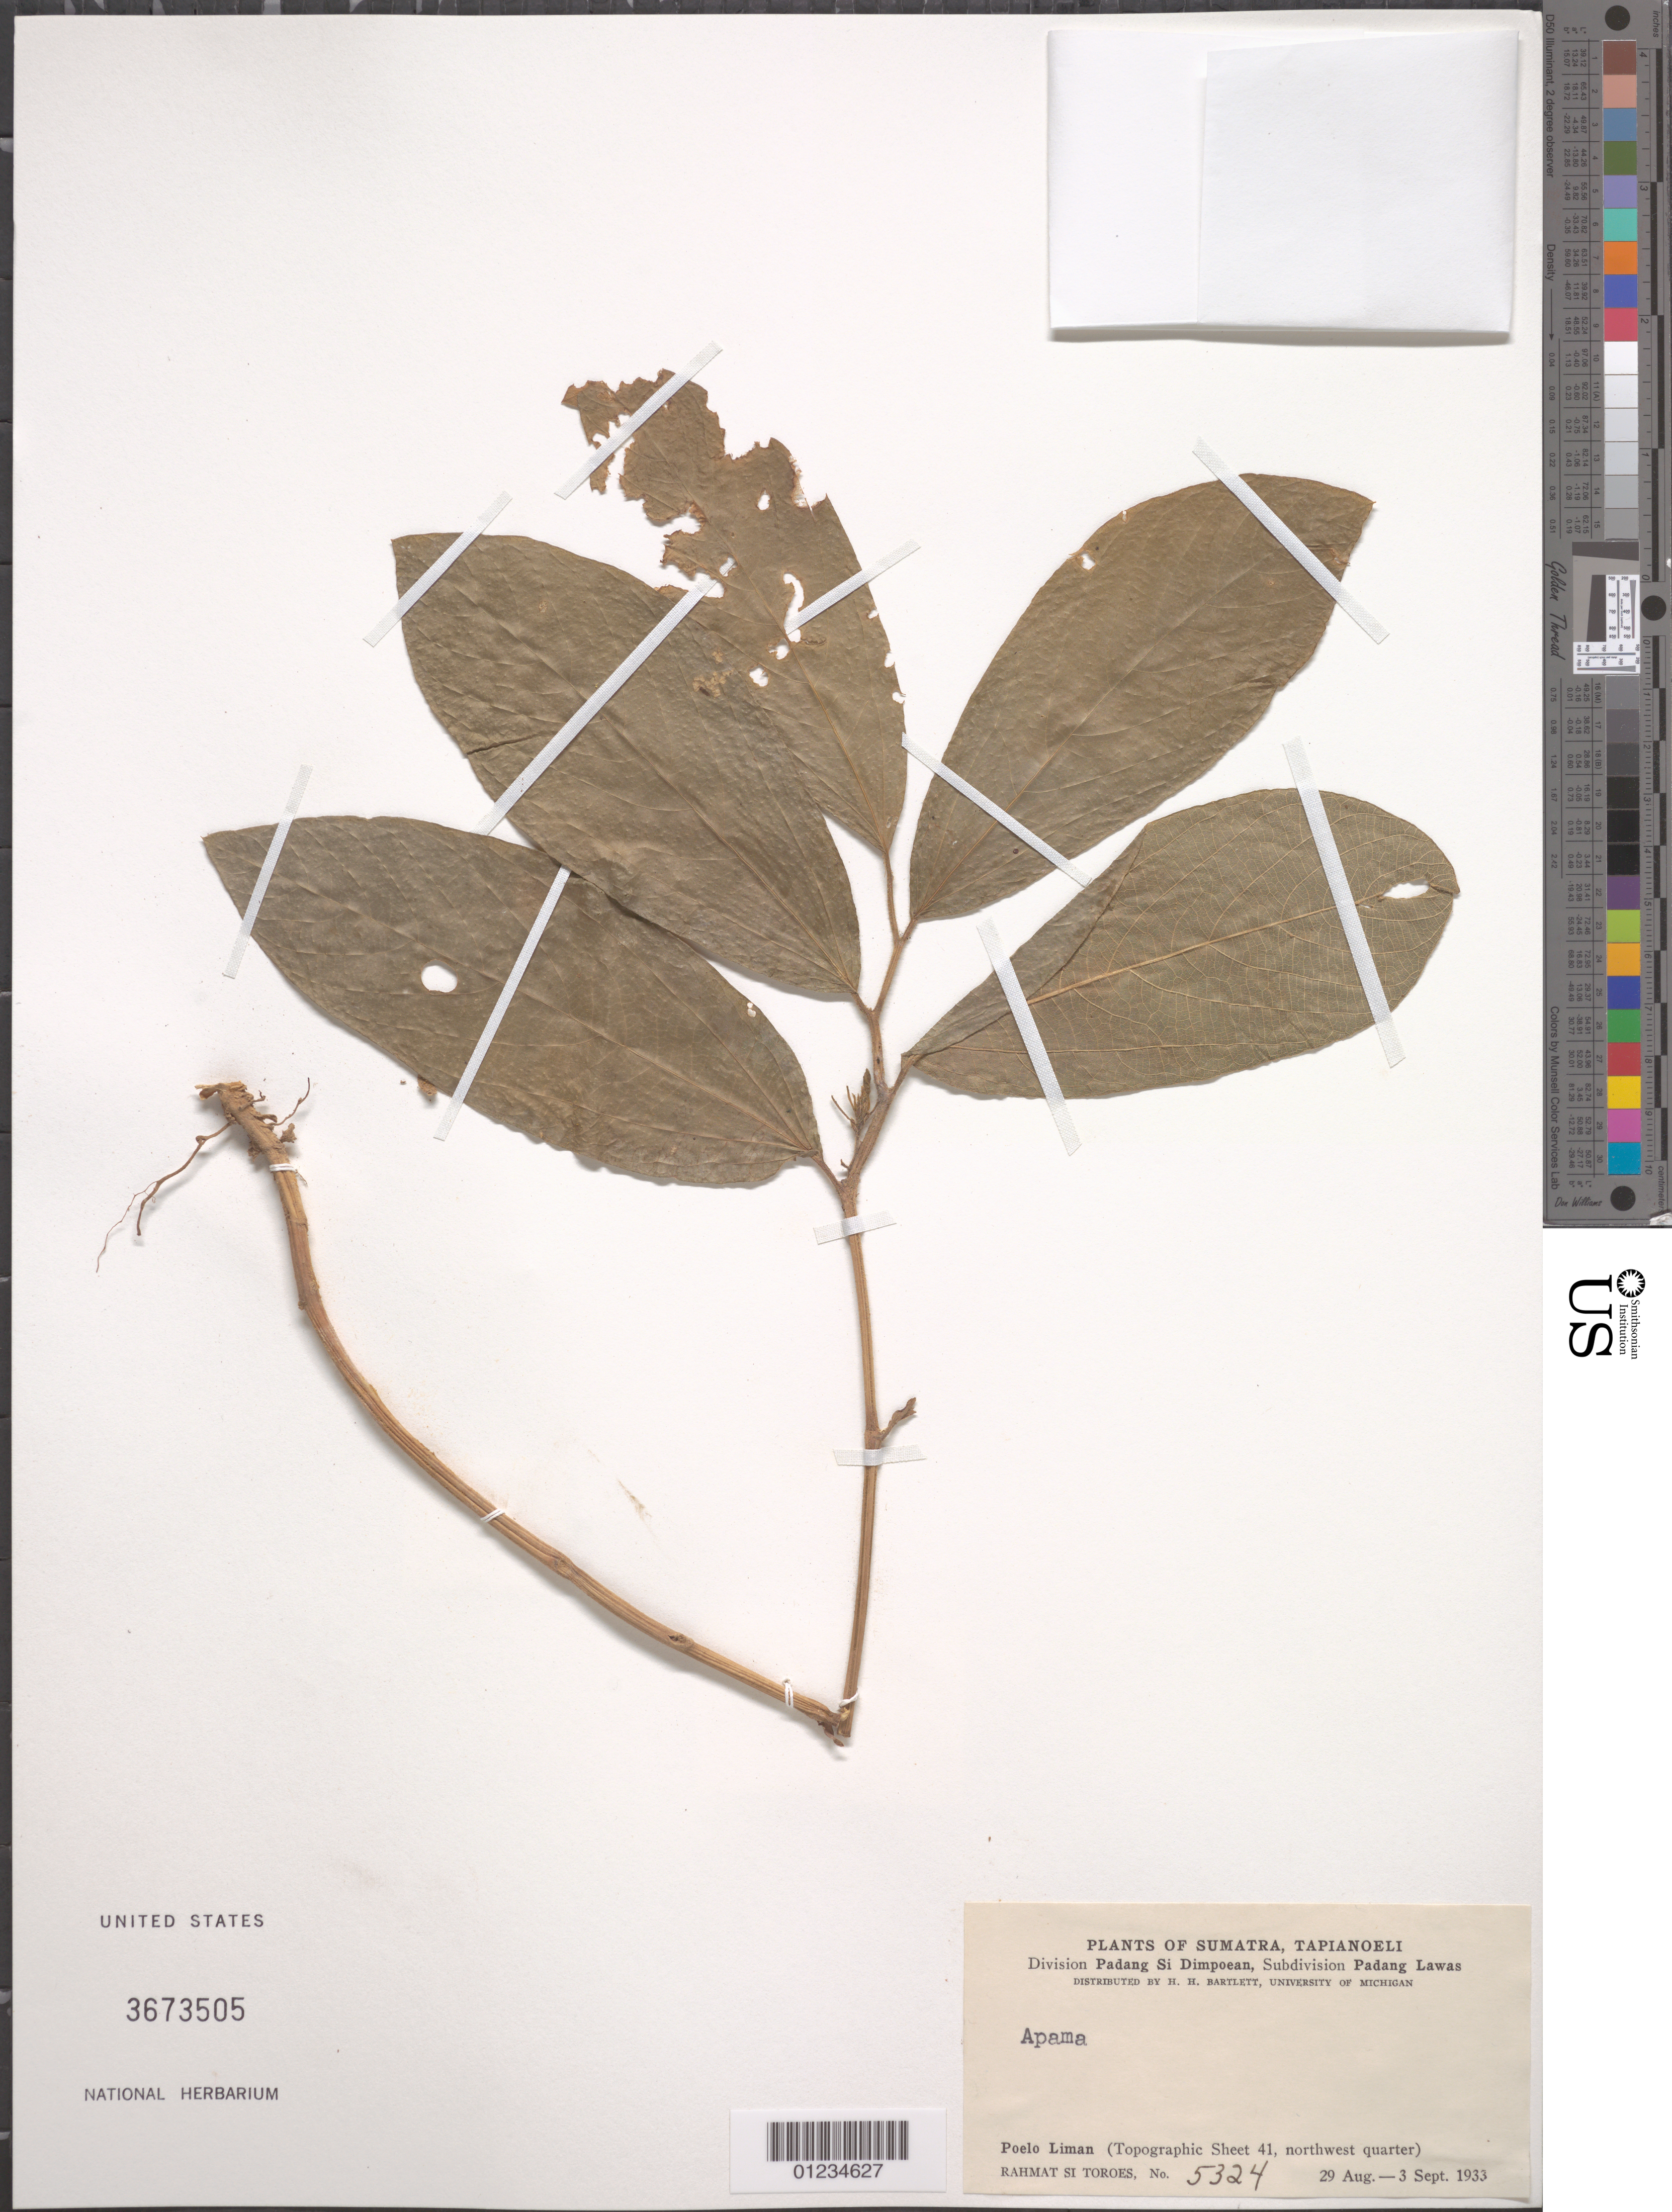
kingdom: Plantae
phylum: Tracheophyta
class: Magnoliopsida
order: Piperales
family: Aristolochiaceae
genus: Thottea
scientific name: Thottea sumatrana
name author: (Merr.) Ding Hou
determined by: Ding Hou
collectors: Rahmat Si Boeea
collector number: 5324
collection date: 1933-08-29/1933-09-03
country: Indonesia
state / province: Sumatra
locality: Tapianoeli. Division Padang Si Dimpoean. Subdivision Padang Lawas. Poelo Liman.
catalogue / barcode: US 3673505